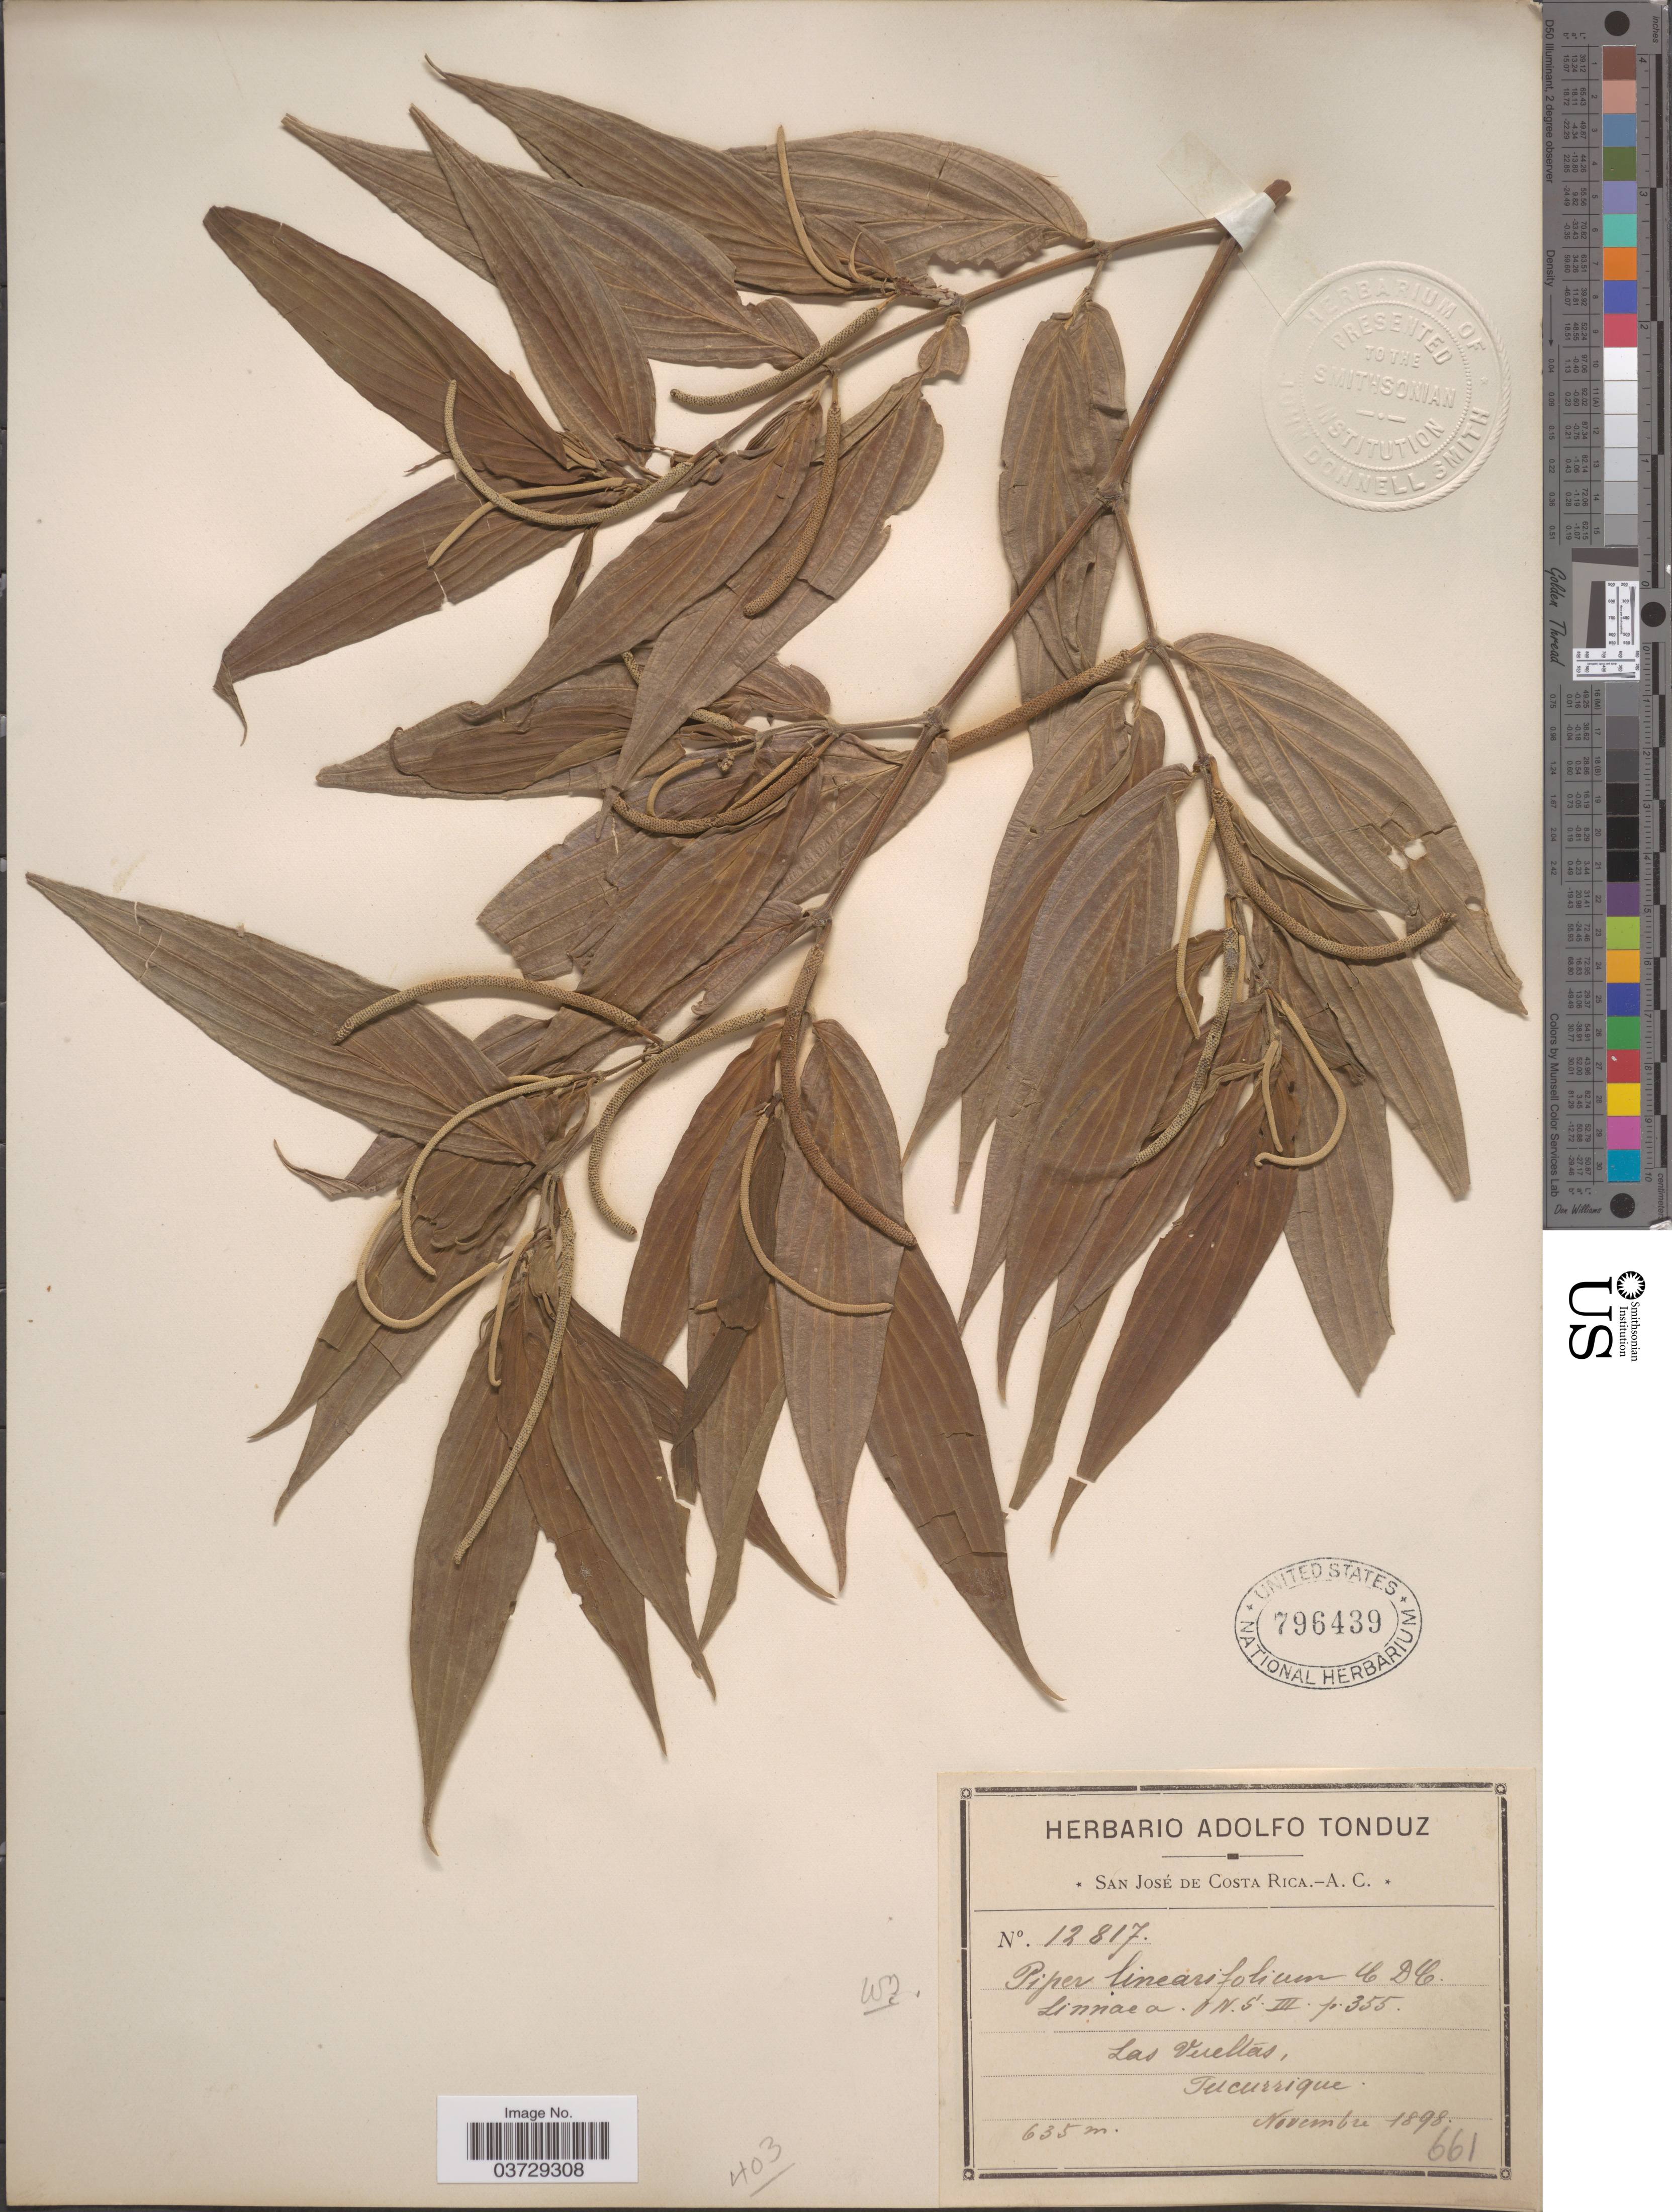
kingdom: Plantae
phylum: Tracheophyta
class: Magnoliopsida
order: Piperales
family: Piperaceae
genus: Piper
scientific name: Piper linearifolium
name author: C. DC.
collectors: ex Herb. Adolfo Tonduz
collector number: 12817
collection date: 1898-11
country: Costa Rica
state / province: San José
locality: Las Vueltas, Tucurrique.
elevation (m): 635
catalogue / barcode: US 796439